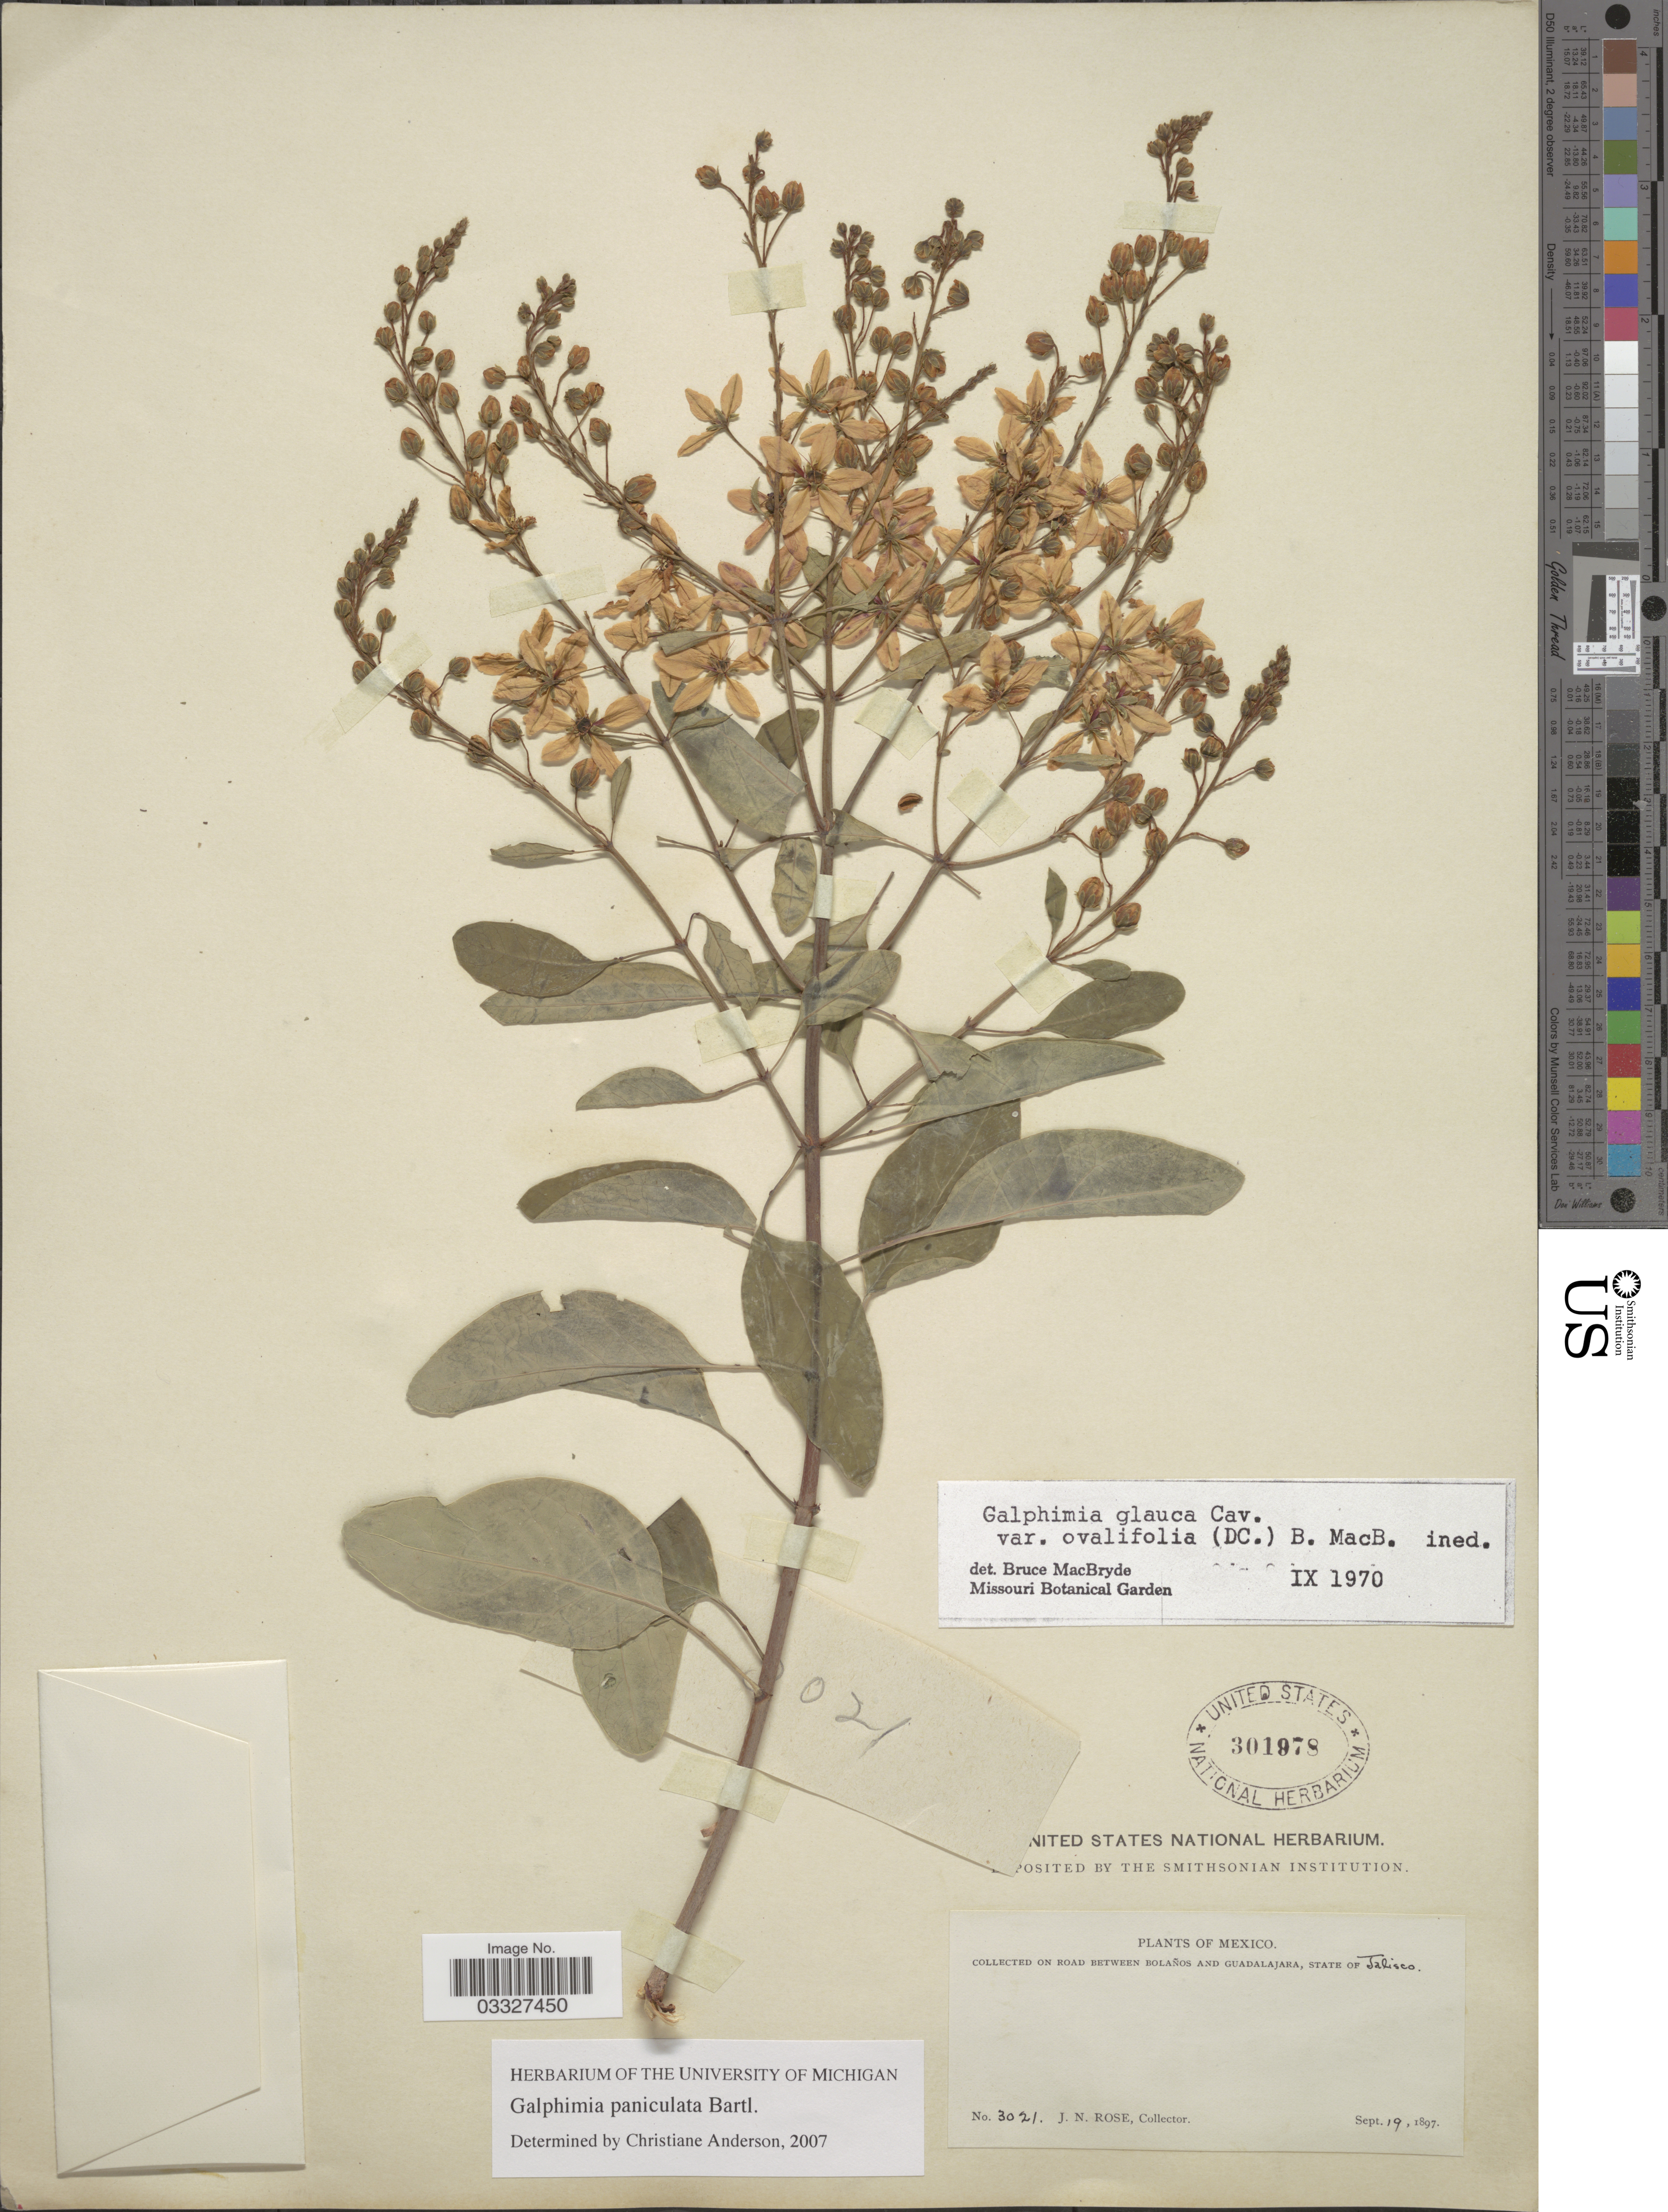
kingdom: Plantae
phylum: Tracheophyta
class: Magnoliopsida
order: Malpighiales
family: Malpighiaceae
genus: Galphimia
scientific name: Galphimia paniculata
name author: Bart.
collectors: J. N. Rose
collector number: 3021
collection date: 1897-09-19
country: Mexico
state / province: Jalisco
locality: On road between Bolaños and Guadalajara.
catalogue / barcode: US 301978